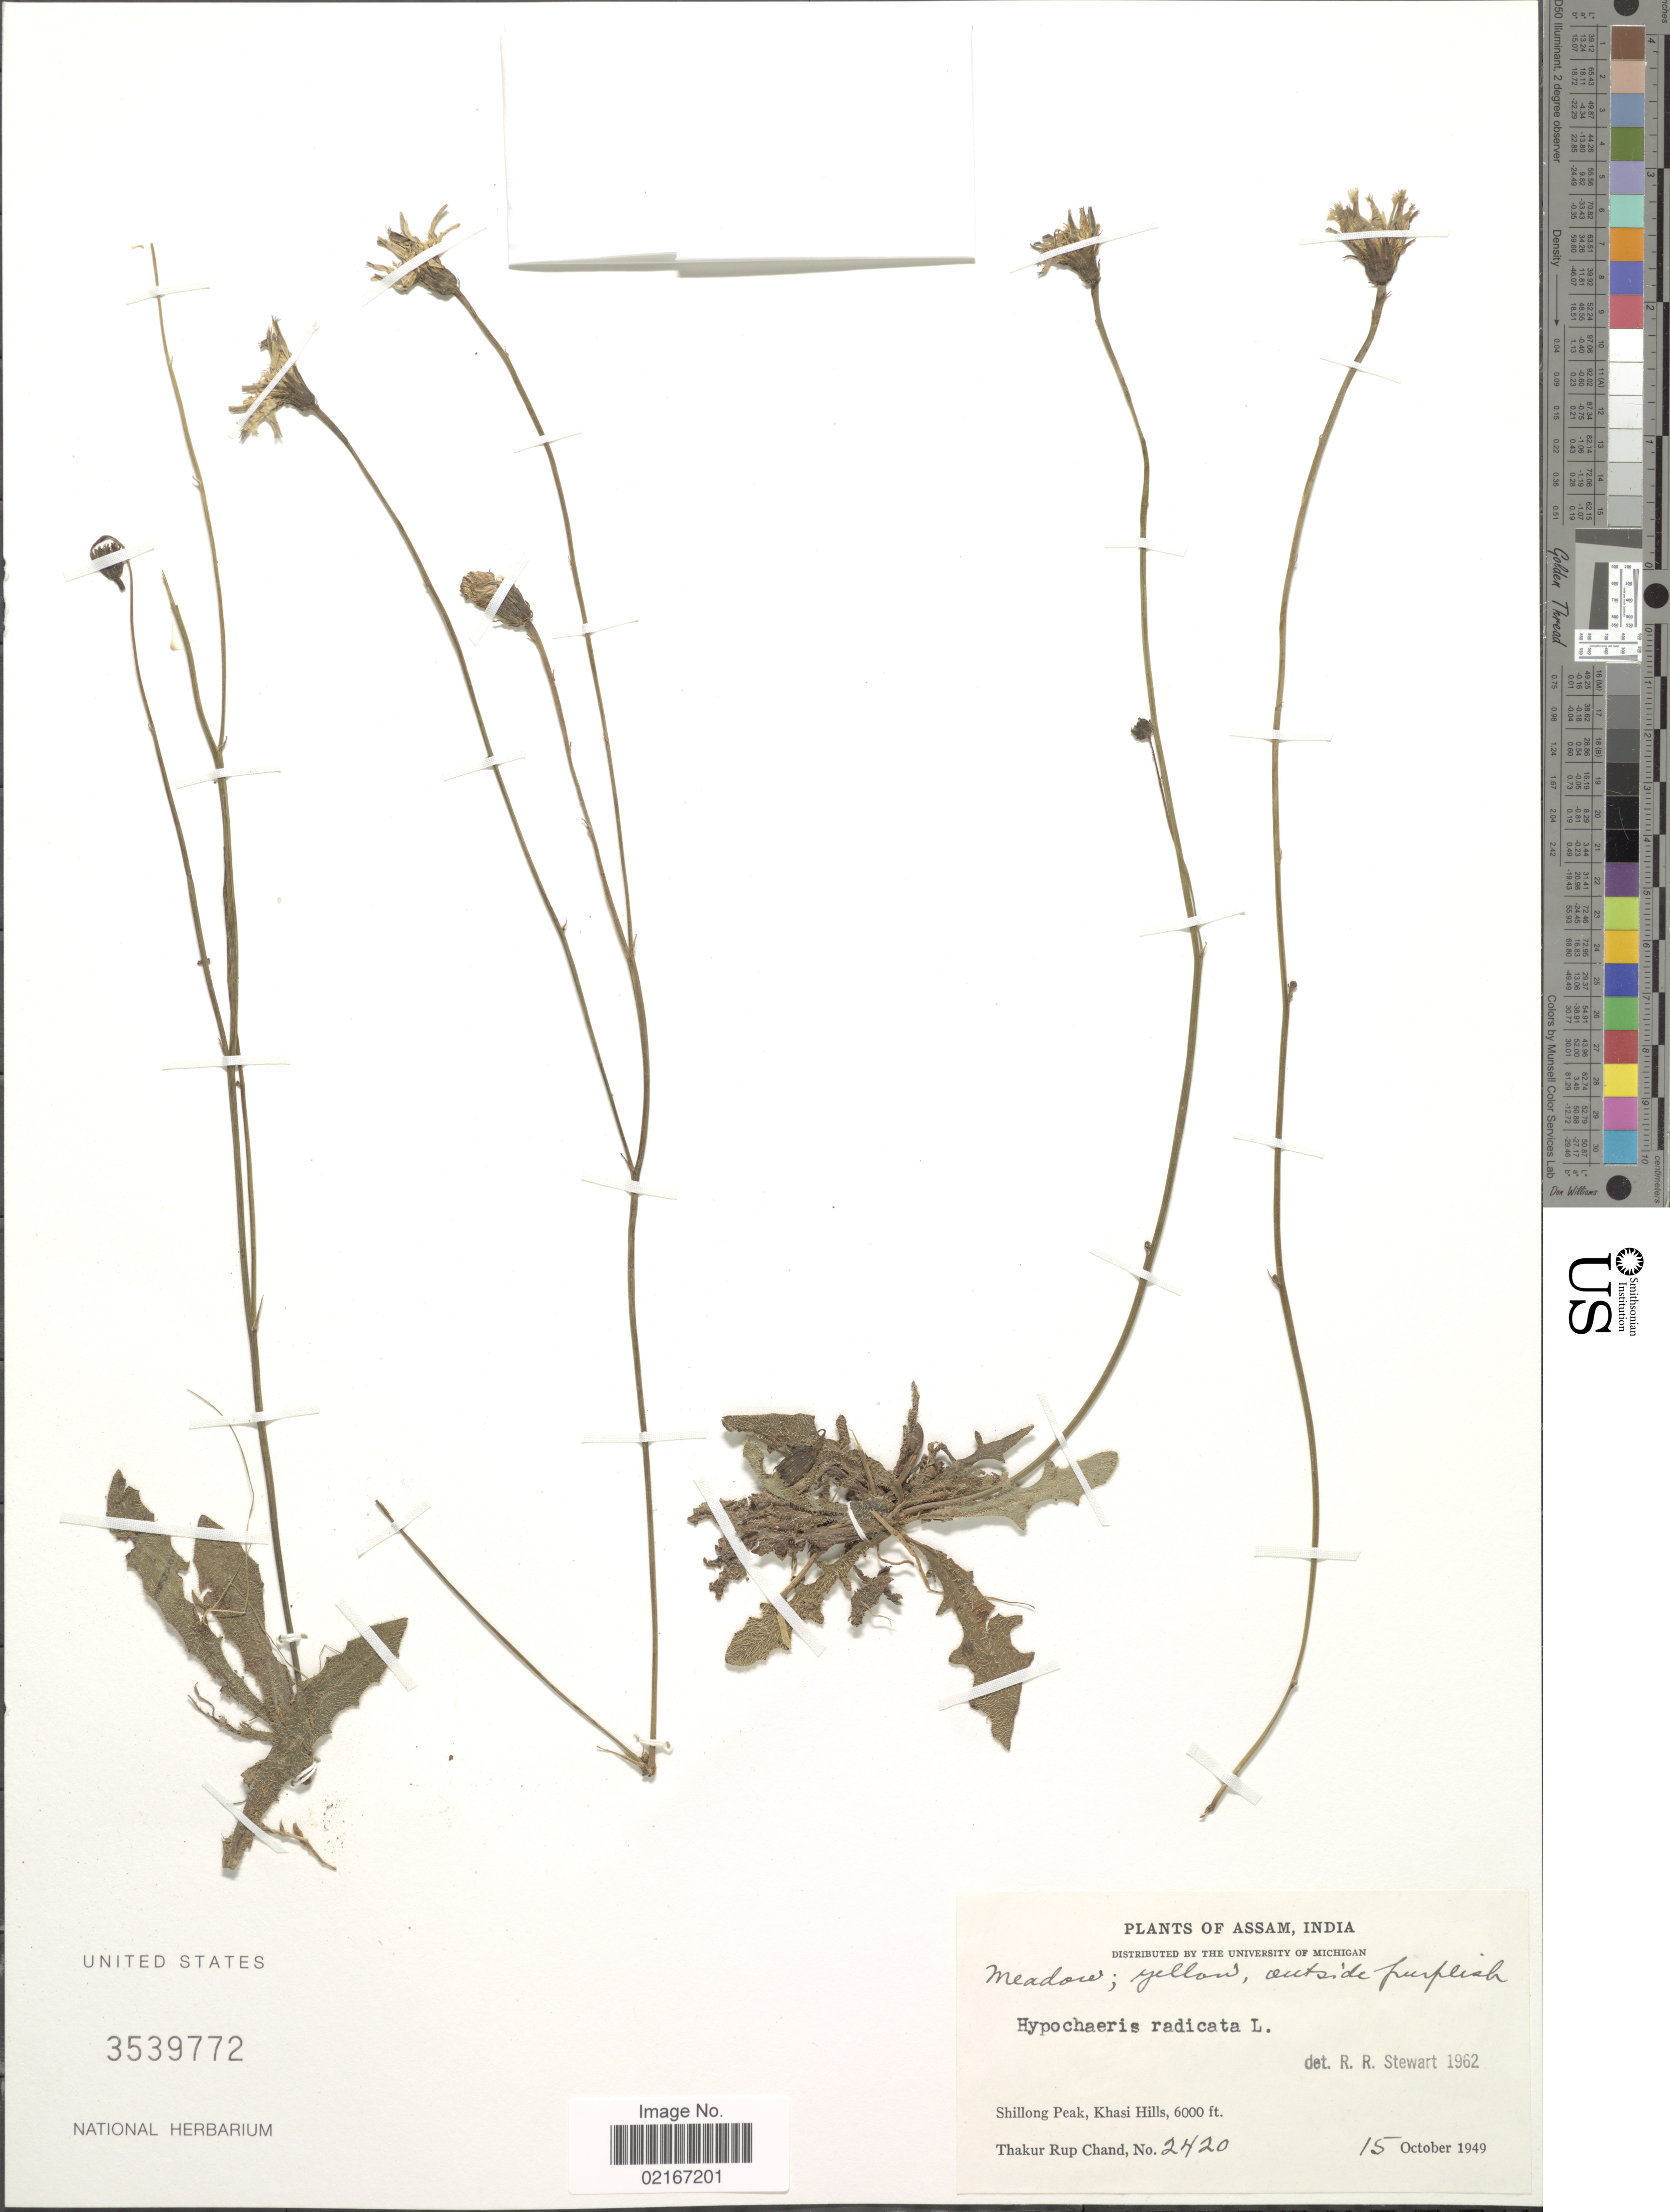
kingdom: Plantae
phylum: Tracheophyta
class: Magnoliopsida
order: Asterales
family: Asteraceae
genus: Hypochaeris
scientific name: Hypochaeris radicata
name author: L.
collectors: T. R. Chand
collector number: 2420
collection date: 1949-10-15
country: India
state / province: Meghalaya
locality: Shillong Peak, Khasi Hills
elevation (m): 1829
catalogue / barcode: US 3539772